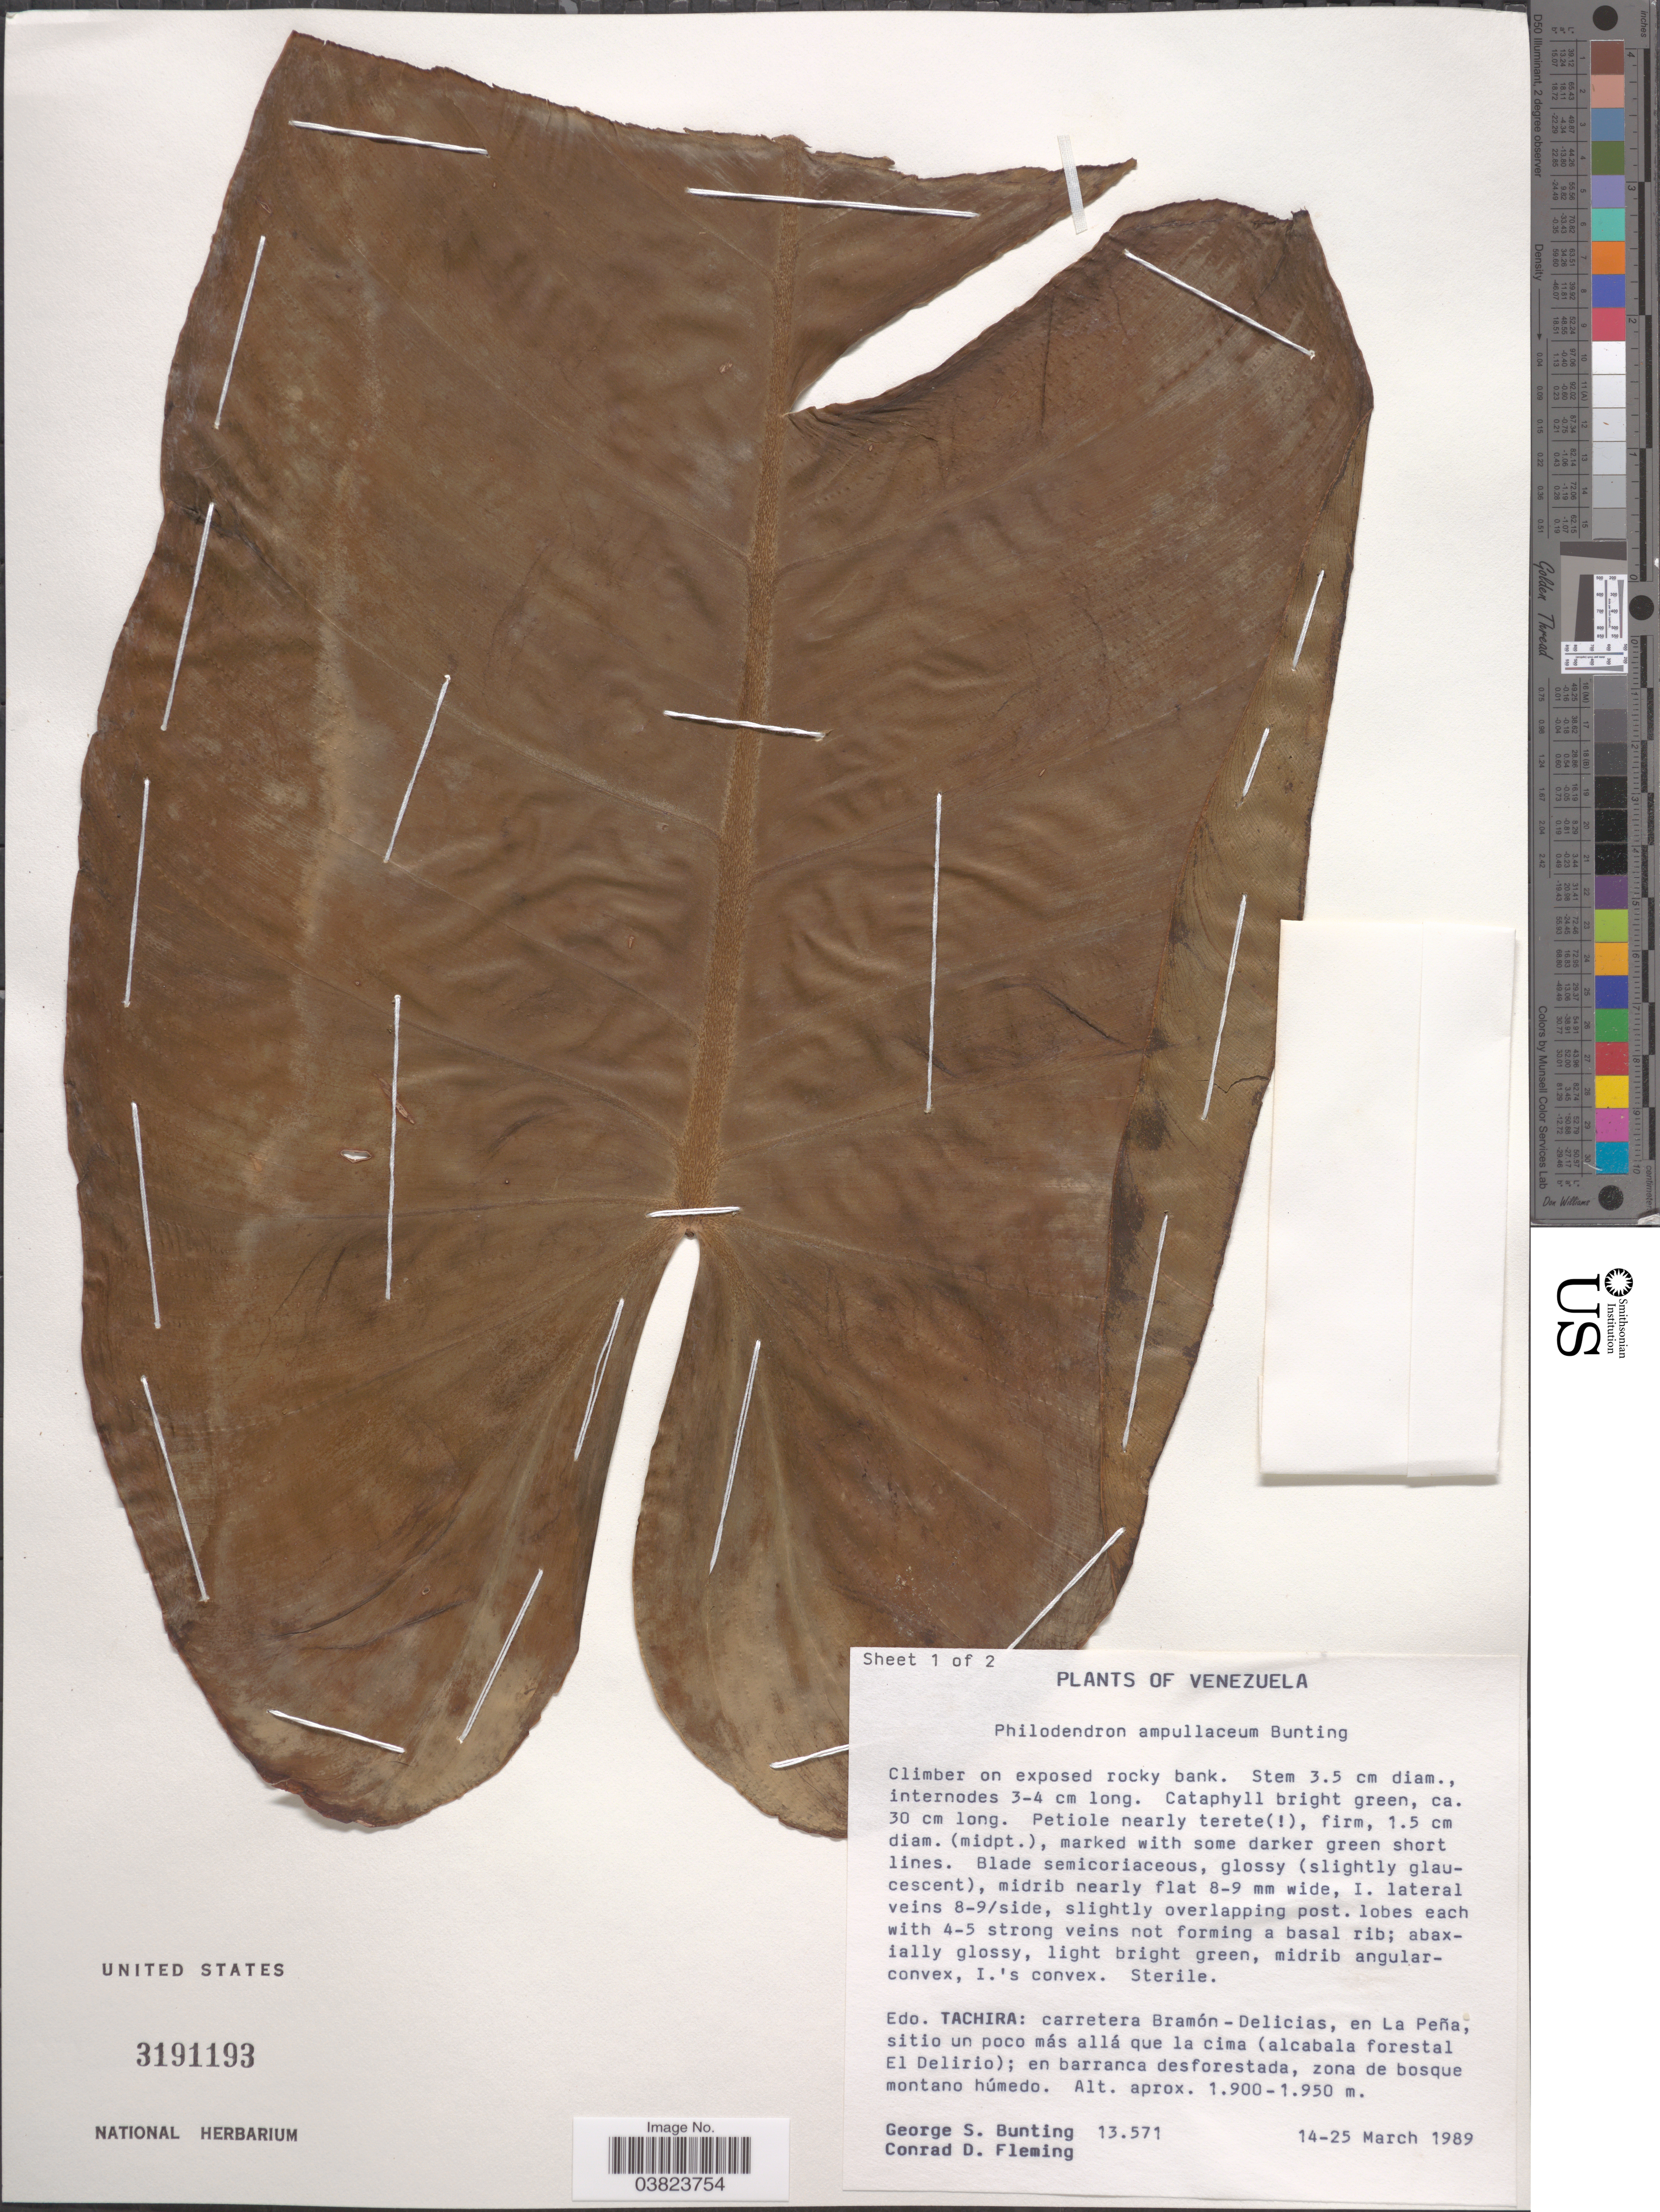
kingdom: Plantae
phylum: Tracheophyta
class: Liliopsida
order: Alismatales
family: Araceae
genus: Philodendron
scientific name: Philodendron ampullaceum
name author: G.S. Bunting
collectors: G. S. Bunting & C. Fleming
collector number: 13571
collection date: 1989-03-14/1989-03-25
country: Venezuela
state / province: Tachira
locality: Edo. Tachira: carretera Bramón - Delicias, en La Peña, sitio un poco más allá que la cima (alcabala forestal El Delirio); en barranca desforestada, zona de bosque montano húmedo.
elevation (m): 1900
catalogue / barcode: US 3191193